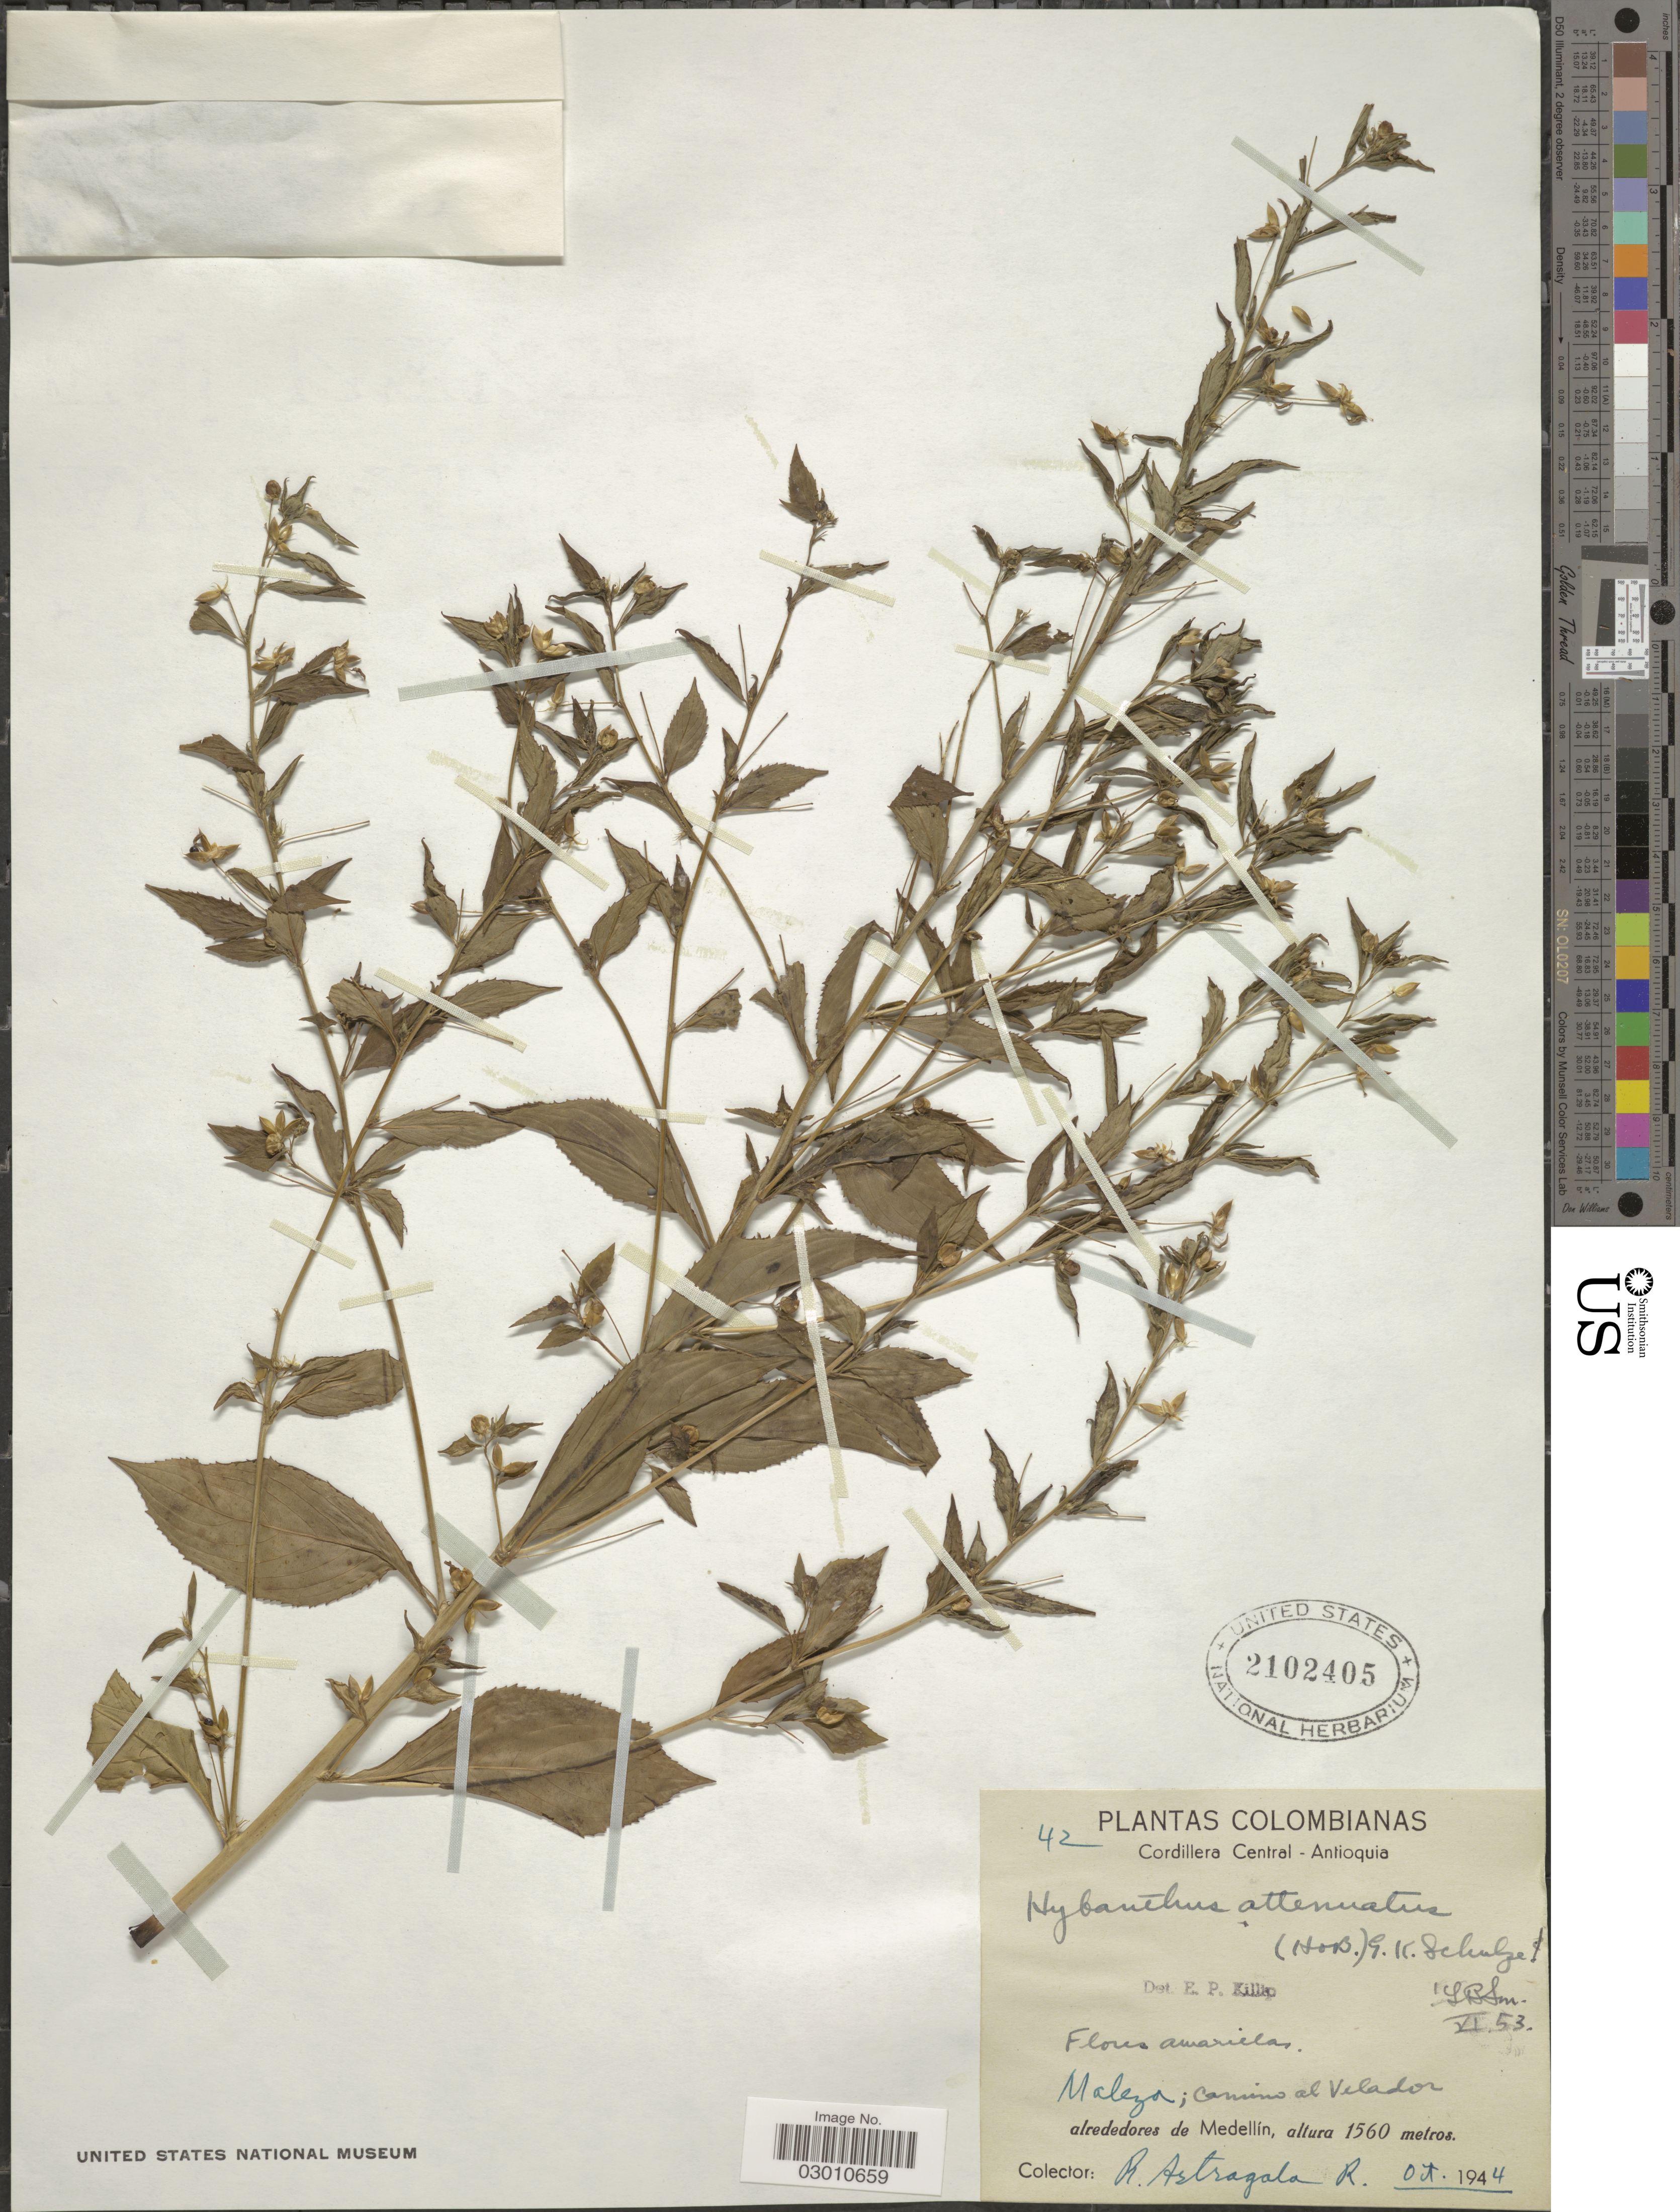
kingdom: Plantae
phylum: Tracheophyta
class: Magnoliopsida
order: Malpighiales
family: Violaceae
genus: Pombalia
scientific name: Pombalia attenuata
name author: (Humb. & Bonpl. ex Willd.) Paula-Souza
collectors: R. Astralaga R.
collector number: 42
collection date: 1944-10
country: Colombia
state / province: Antioquia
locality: Cordillera Central. Maleza: camino al Velador, alrededores de Medellín.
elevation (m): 1560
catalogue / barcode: US 2102405